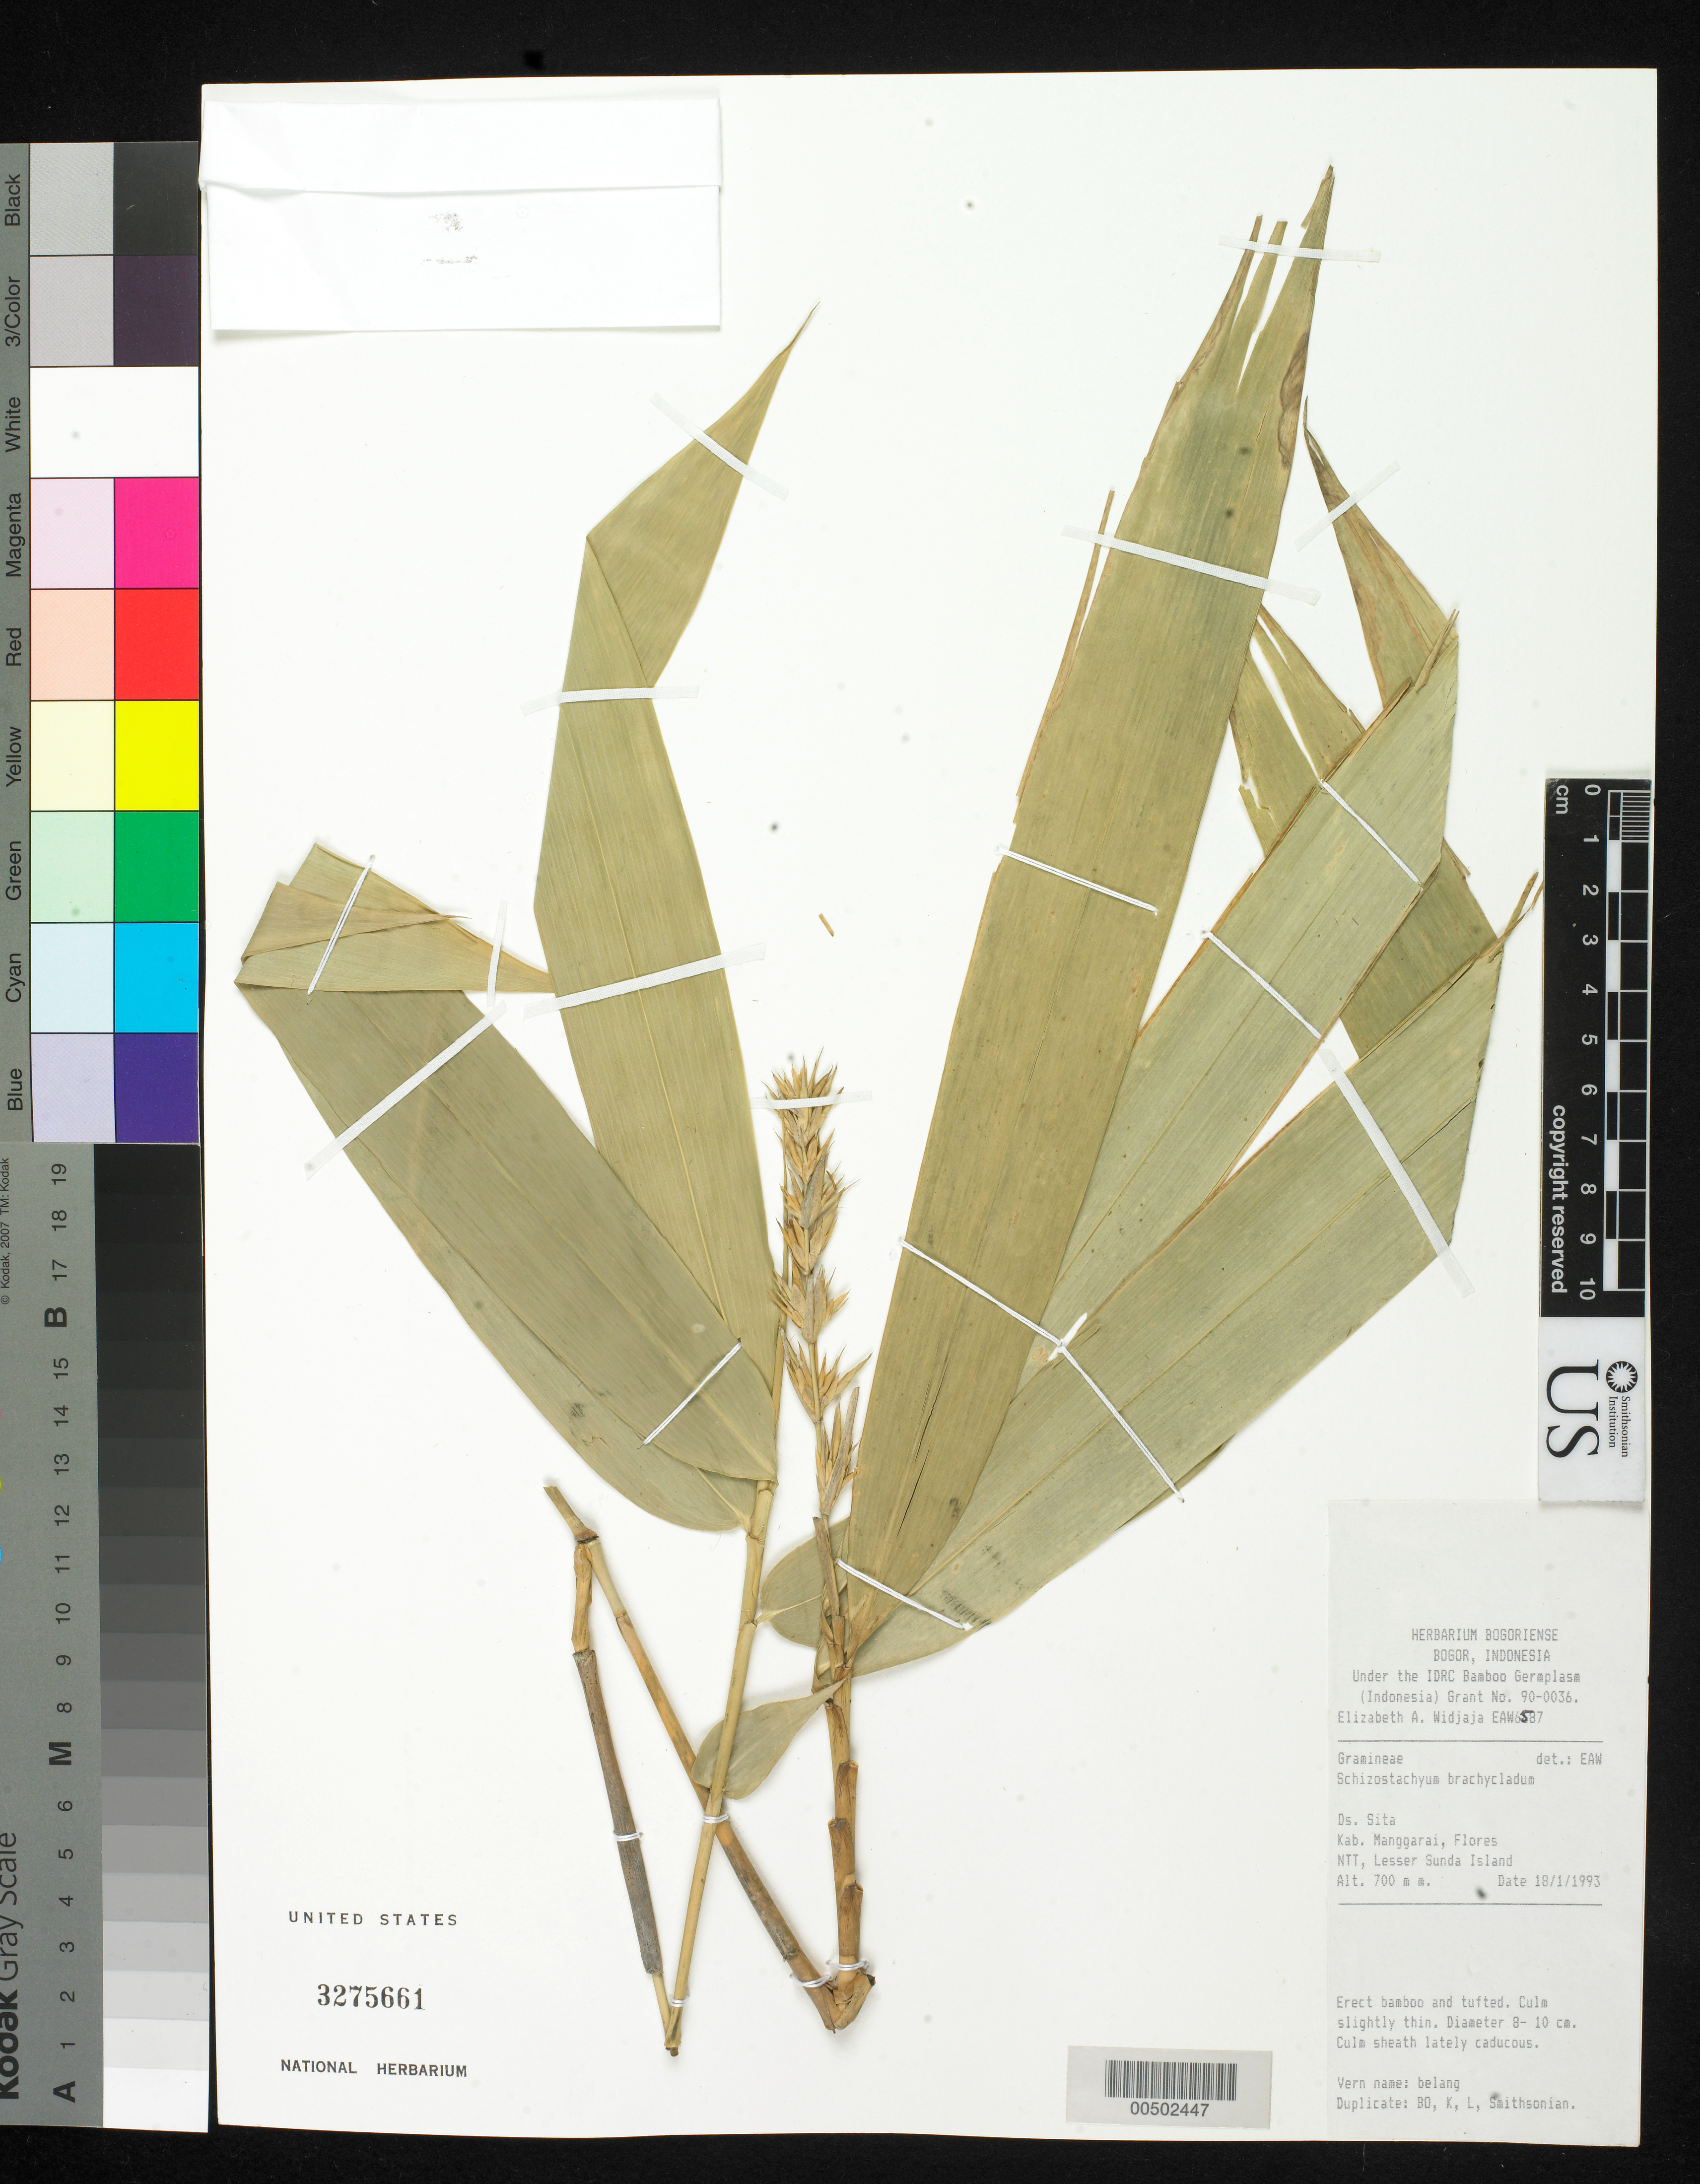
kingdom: Plantae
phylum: Tracheophyta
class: Liliopsida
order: Poales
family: Poaceae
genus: Schizostachyum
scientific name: Schizostachyum brachycladum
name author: (Kurz ex Munro) Kurz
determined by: Widjaja, E. A.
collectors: E. A. Widjaja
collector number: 6587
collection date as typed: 18 Jan 1993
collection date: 1993-01-18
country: Indonesia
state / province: Nusa Tenggara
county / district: Nusa Tenggara Timur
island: Flores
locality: Ds. Sita, [Lesser Sunda Is.]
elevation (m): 700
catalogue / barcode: US 3275661